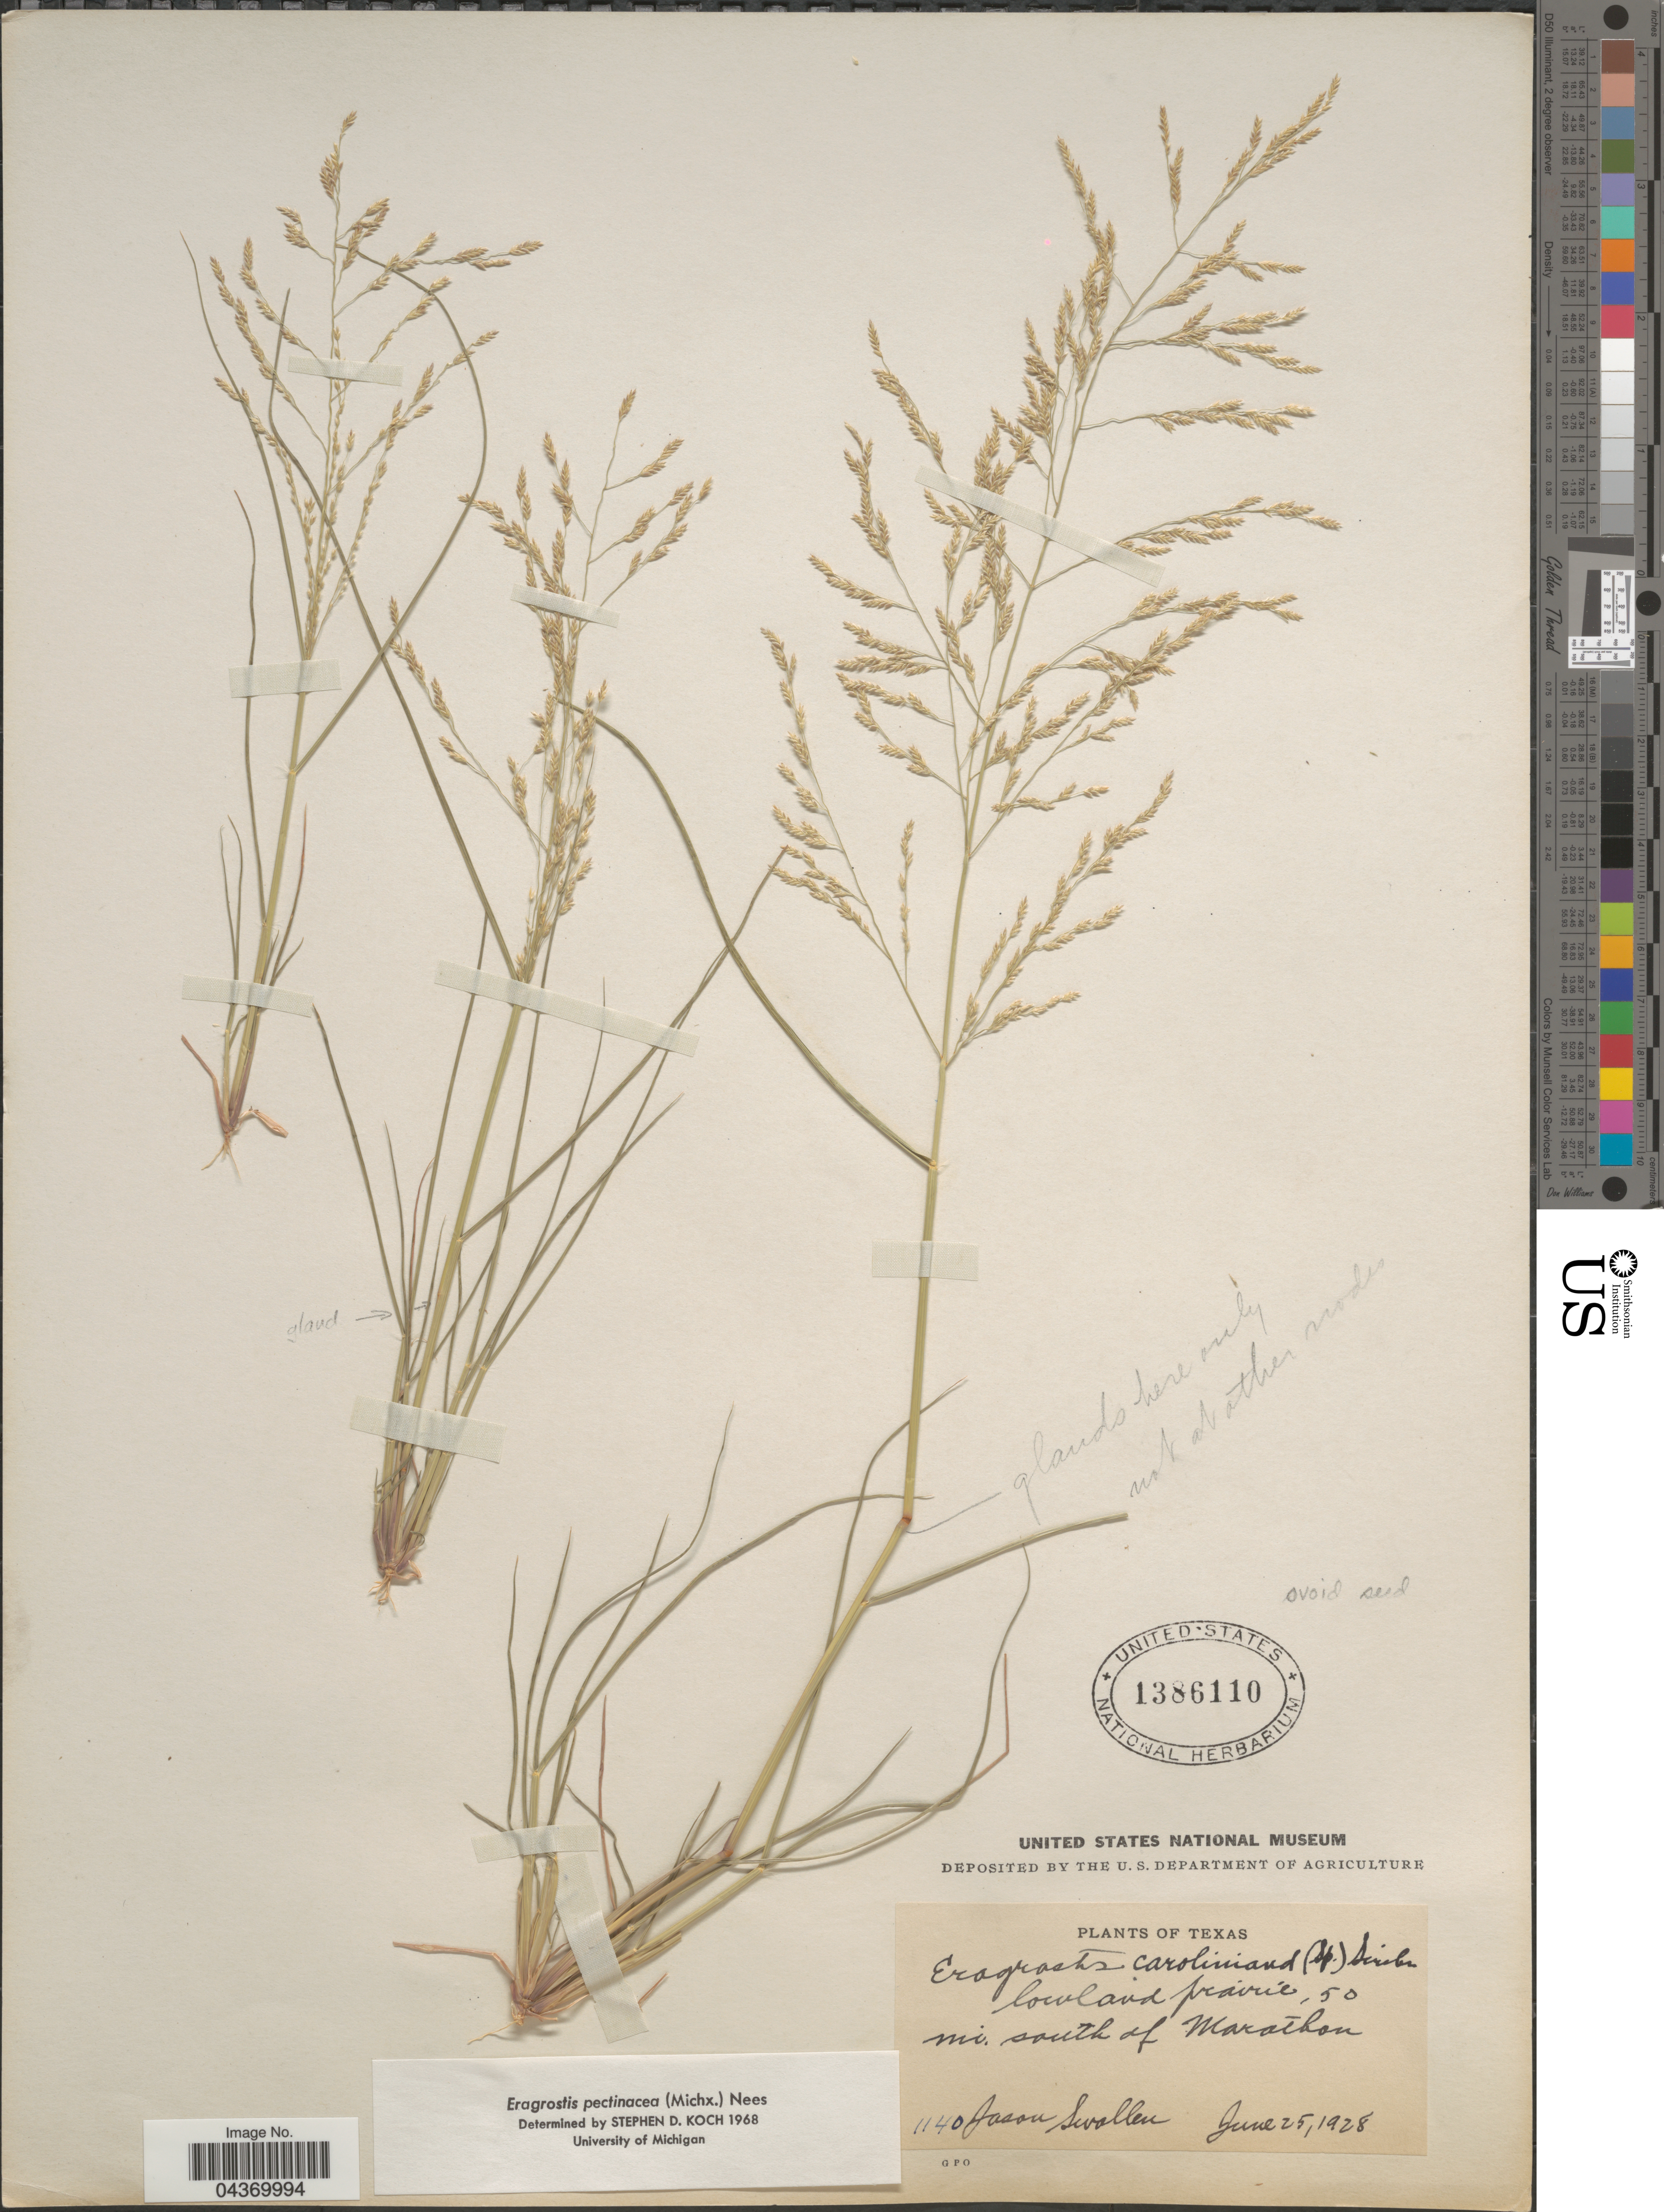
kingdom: Plantae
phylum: Tracheophyta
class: Liliopsida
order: Poales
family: Poaceae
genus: Eragrostis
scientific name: Eragrostis pectinacea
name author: (Michx.) Nees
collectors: J. R. Swallen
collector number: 1140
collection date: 1928-06-25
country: United States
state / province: Texas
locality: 50 mi. south of Marathon.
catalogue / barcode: US 1386110